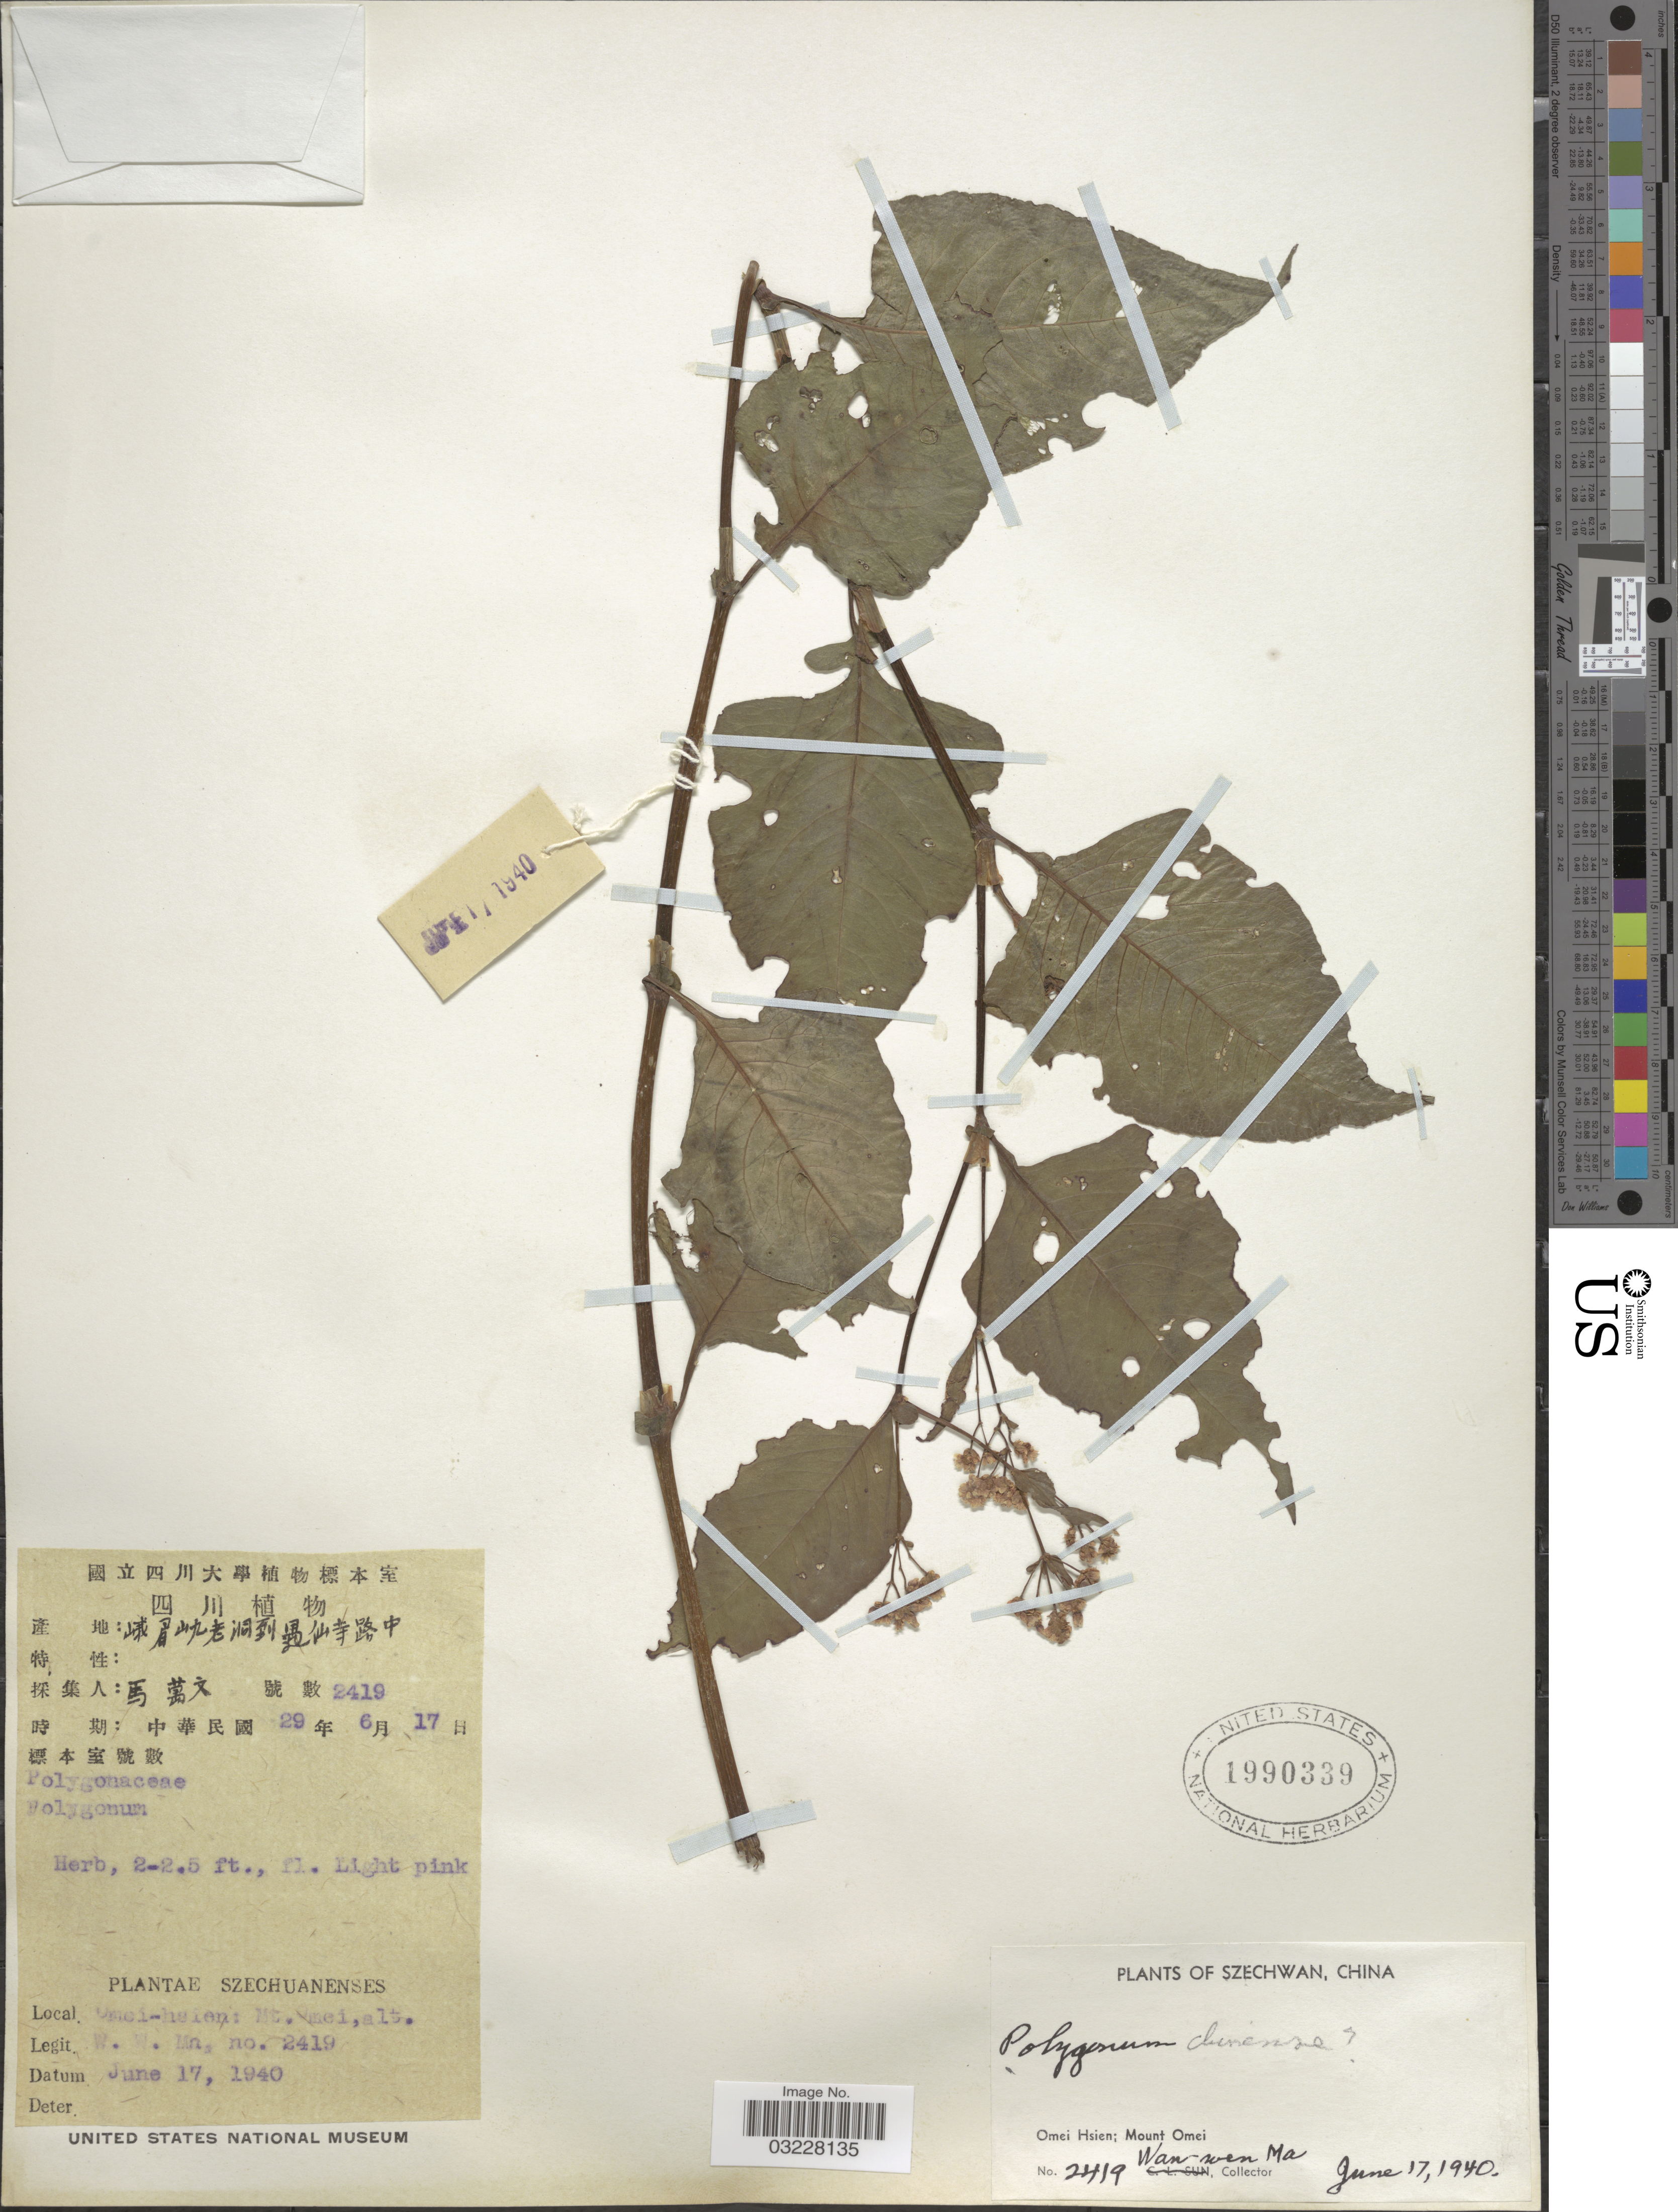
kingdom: Plantae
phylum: Tracheophyta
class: Magnoliopsida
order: Caryophyllales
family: Polygonaceae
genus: Polygonum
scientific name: Polygonum chinense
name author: L.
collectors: W. Ma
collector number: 2419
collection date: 1940-06-17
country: China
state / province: Sichuan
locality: Szechwan. Omei Hsien; Mount Omei.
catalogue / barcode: US 1990339